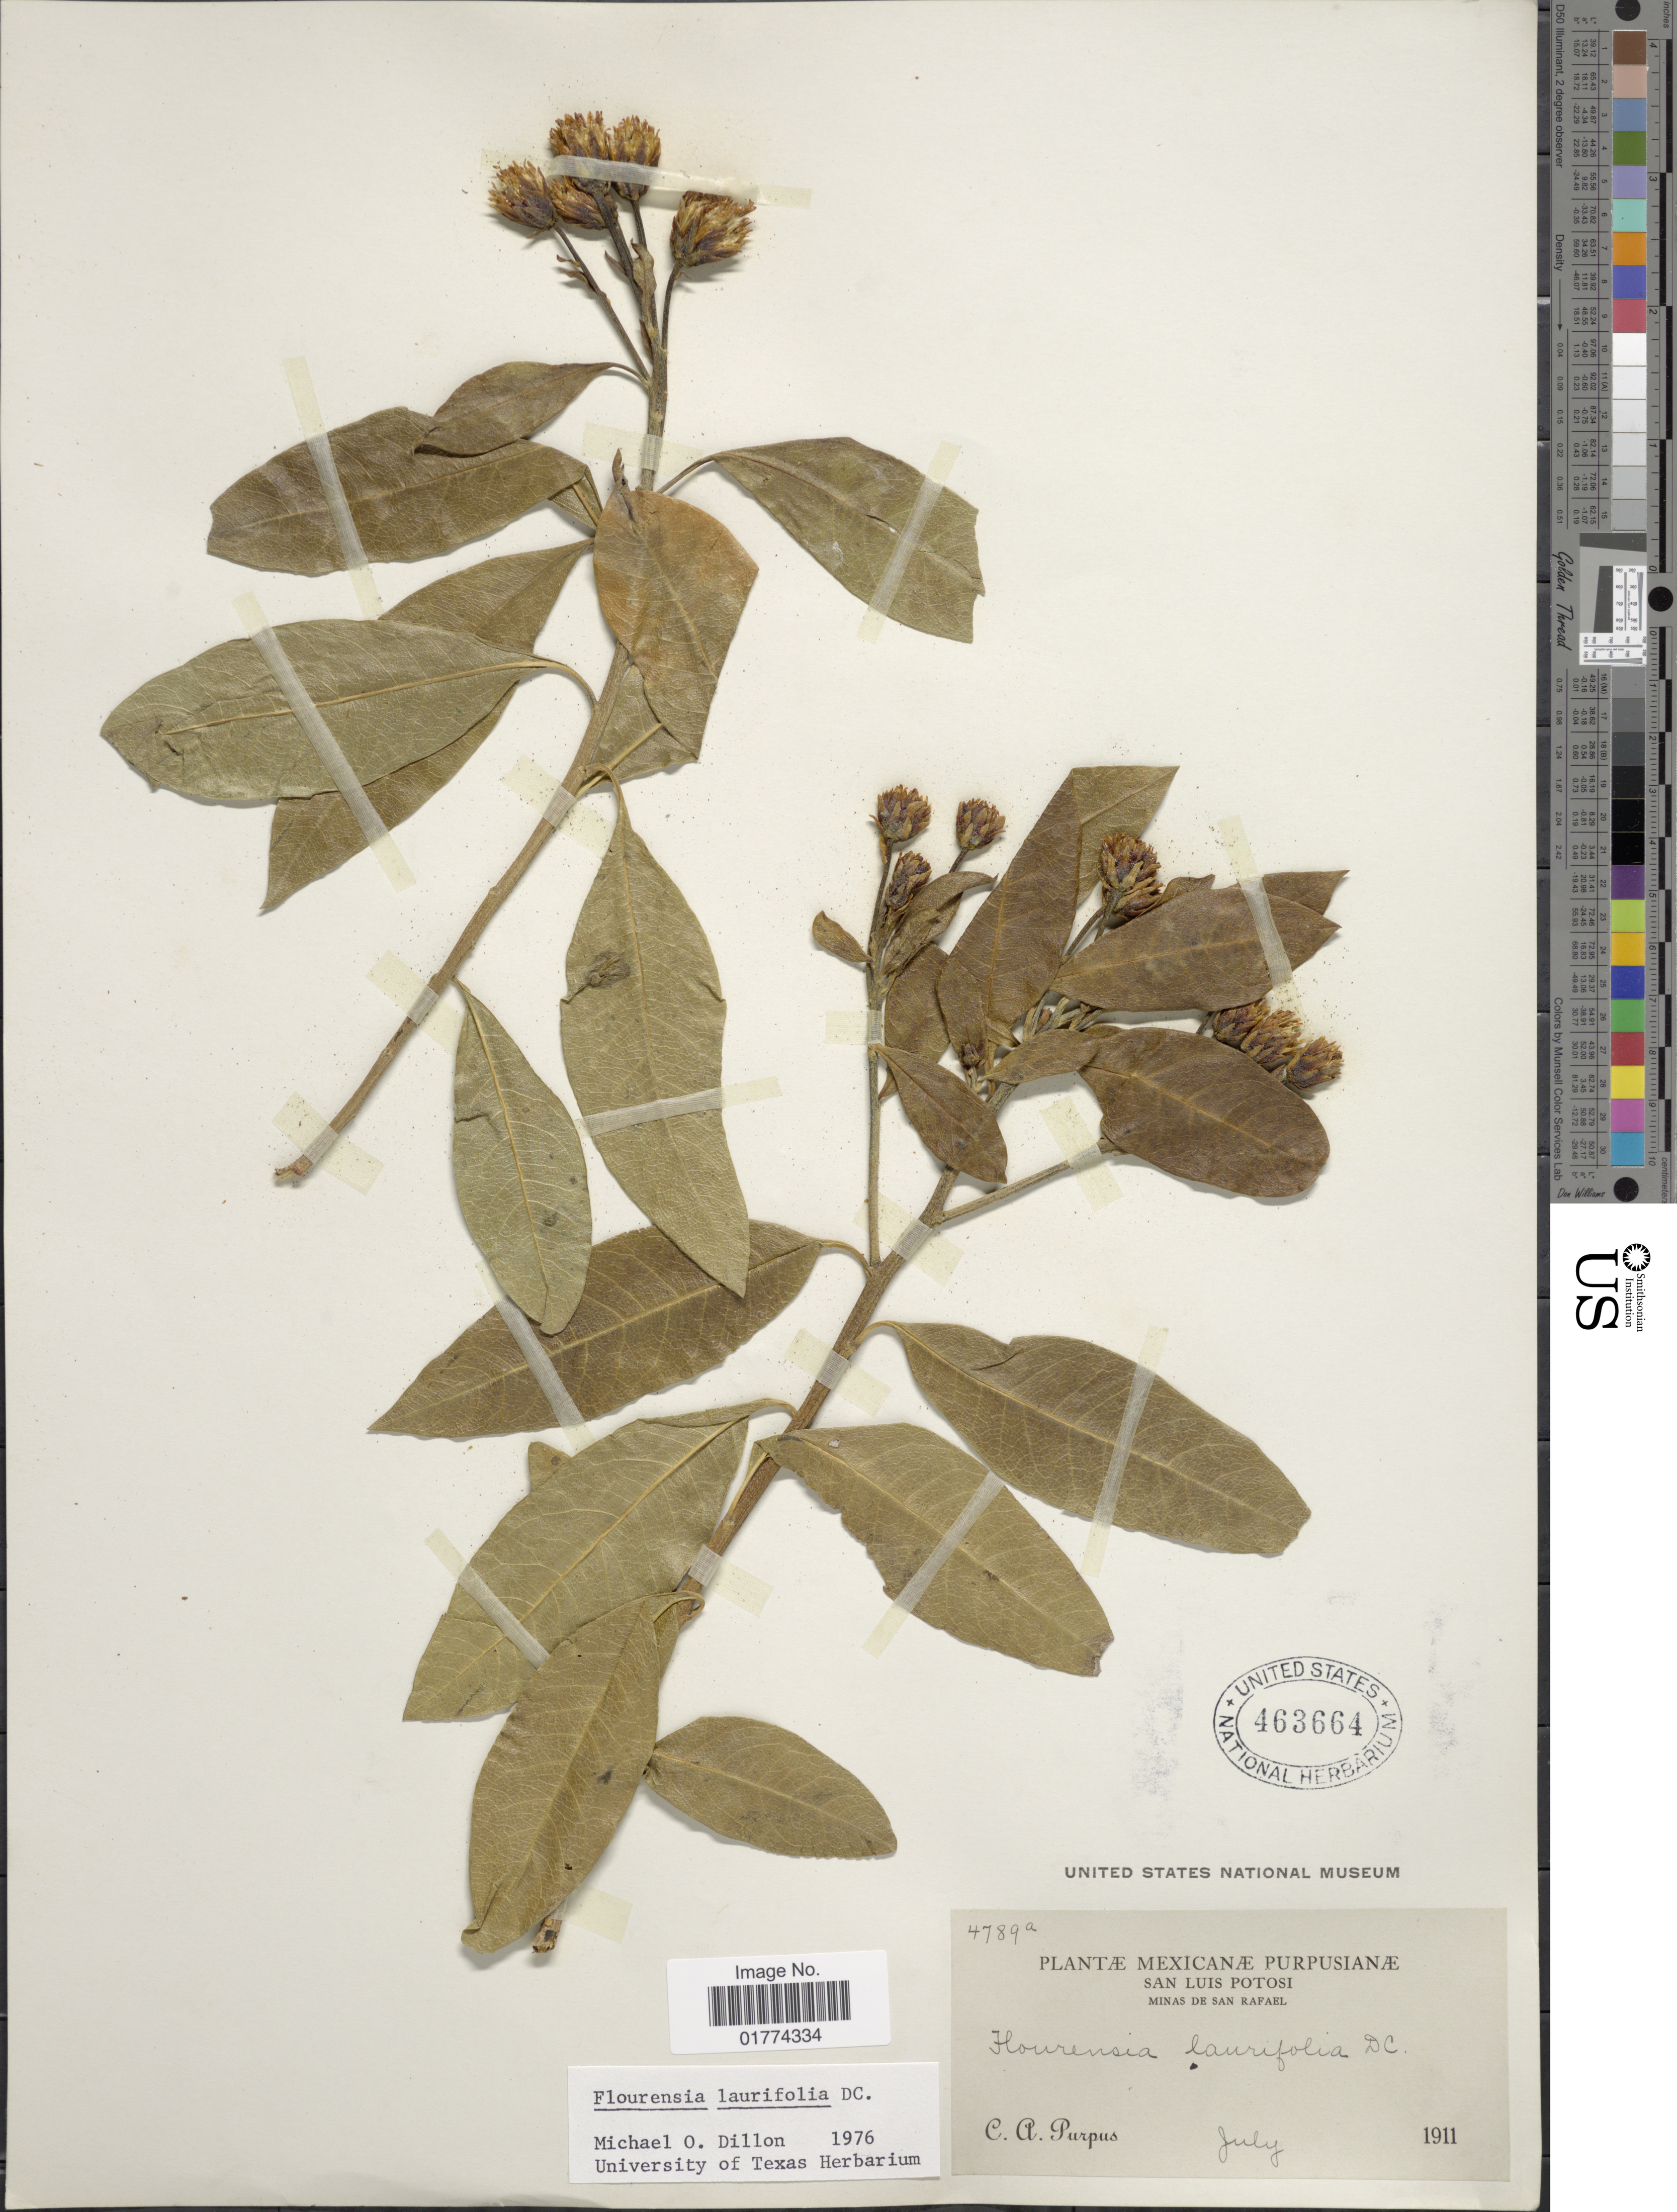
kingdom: Plantae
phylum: Tracheophyta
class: Magnoliopsida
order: Asterales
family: Asteraceae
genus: Flourensia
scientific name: Flourensia laurifolia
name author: DC.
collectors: C. A. Purpus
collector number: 4789a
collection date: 1911-07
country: Mexico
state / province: San Luis Potosí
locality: Minas de San Rafael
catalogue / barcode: US 463664